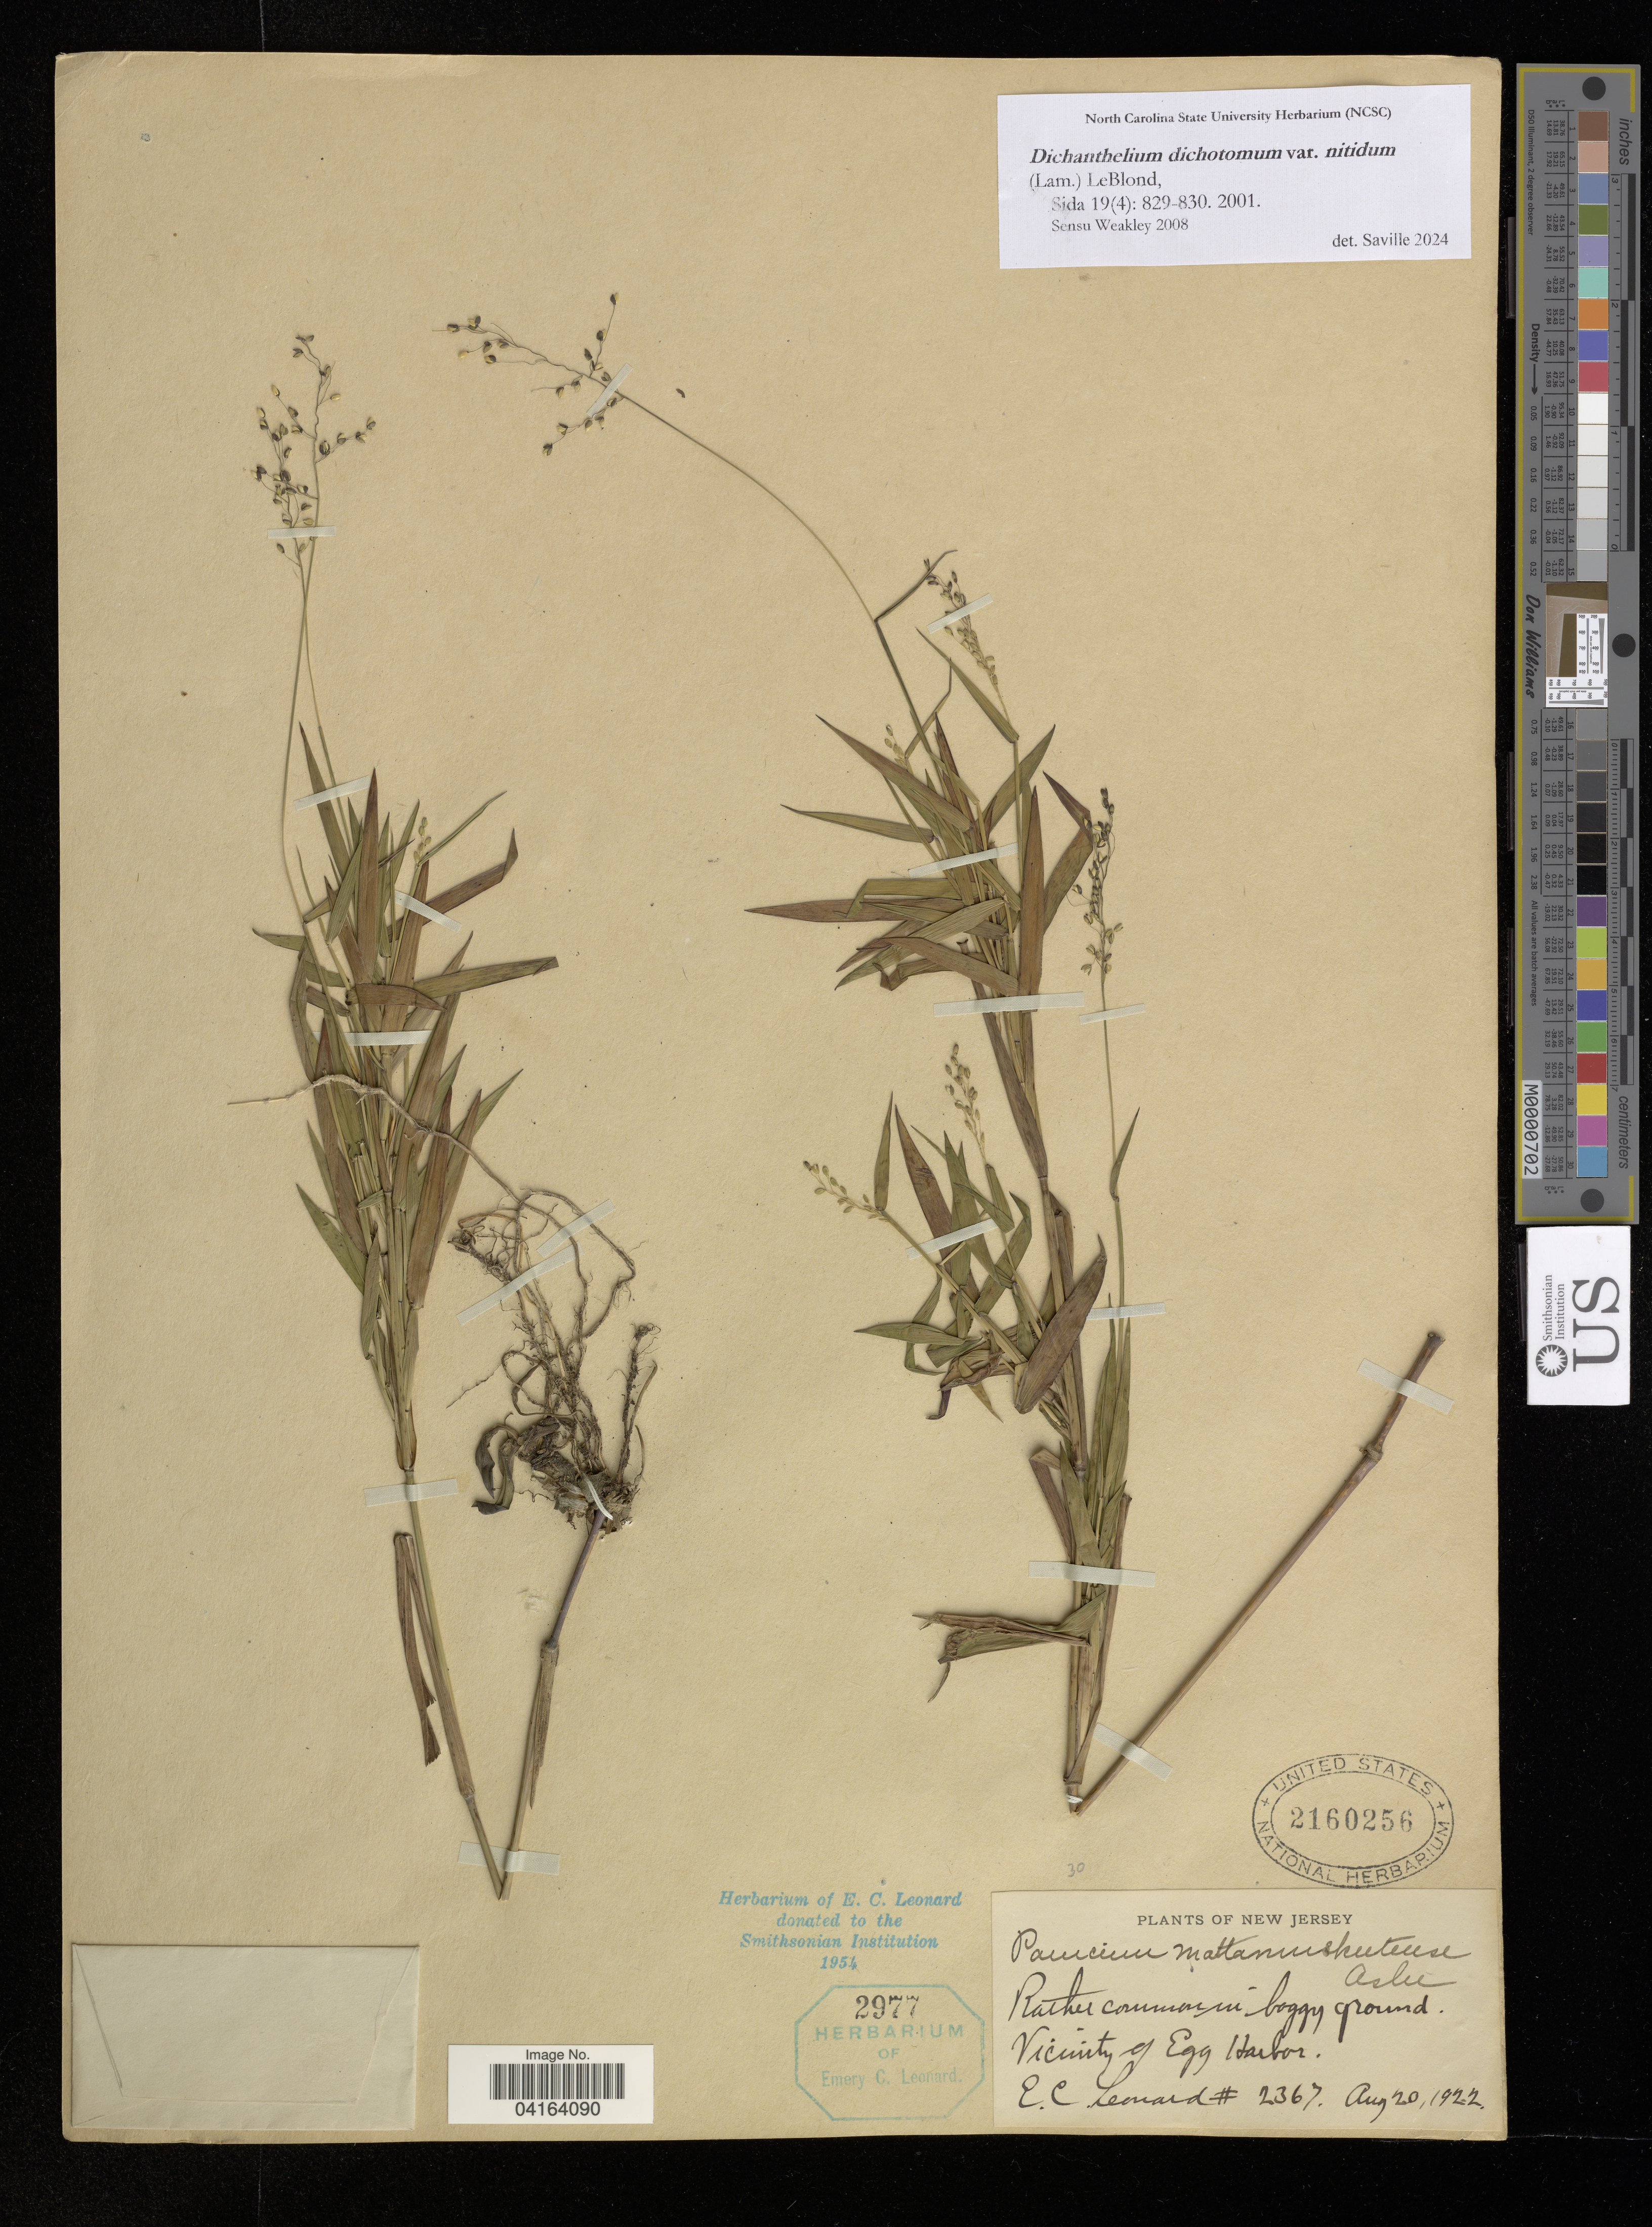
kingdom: Plantae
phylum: Tracheophyta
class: Liliopsida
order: Poales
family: Poaceae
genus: Dichanthelium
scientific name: Dichanthelium dichotomum var. nitidum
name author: (Scribn.) Kerguélen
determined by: Saville, A. C., (NCSC), North Carolina State University (UNITED STATES)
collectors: E. Leonard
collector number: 2367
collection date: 1922-08-20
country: United States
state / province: New Jersey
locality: Vicinity of Egg Harbor.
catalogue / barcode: US 2160256